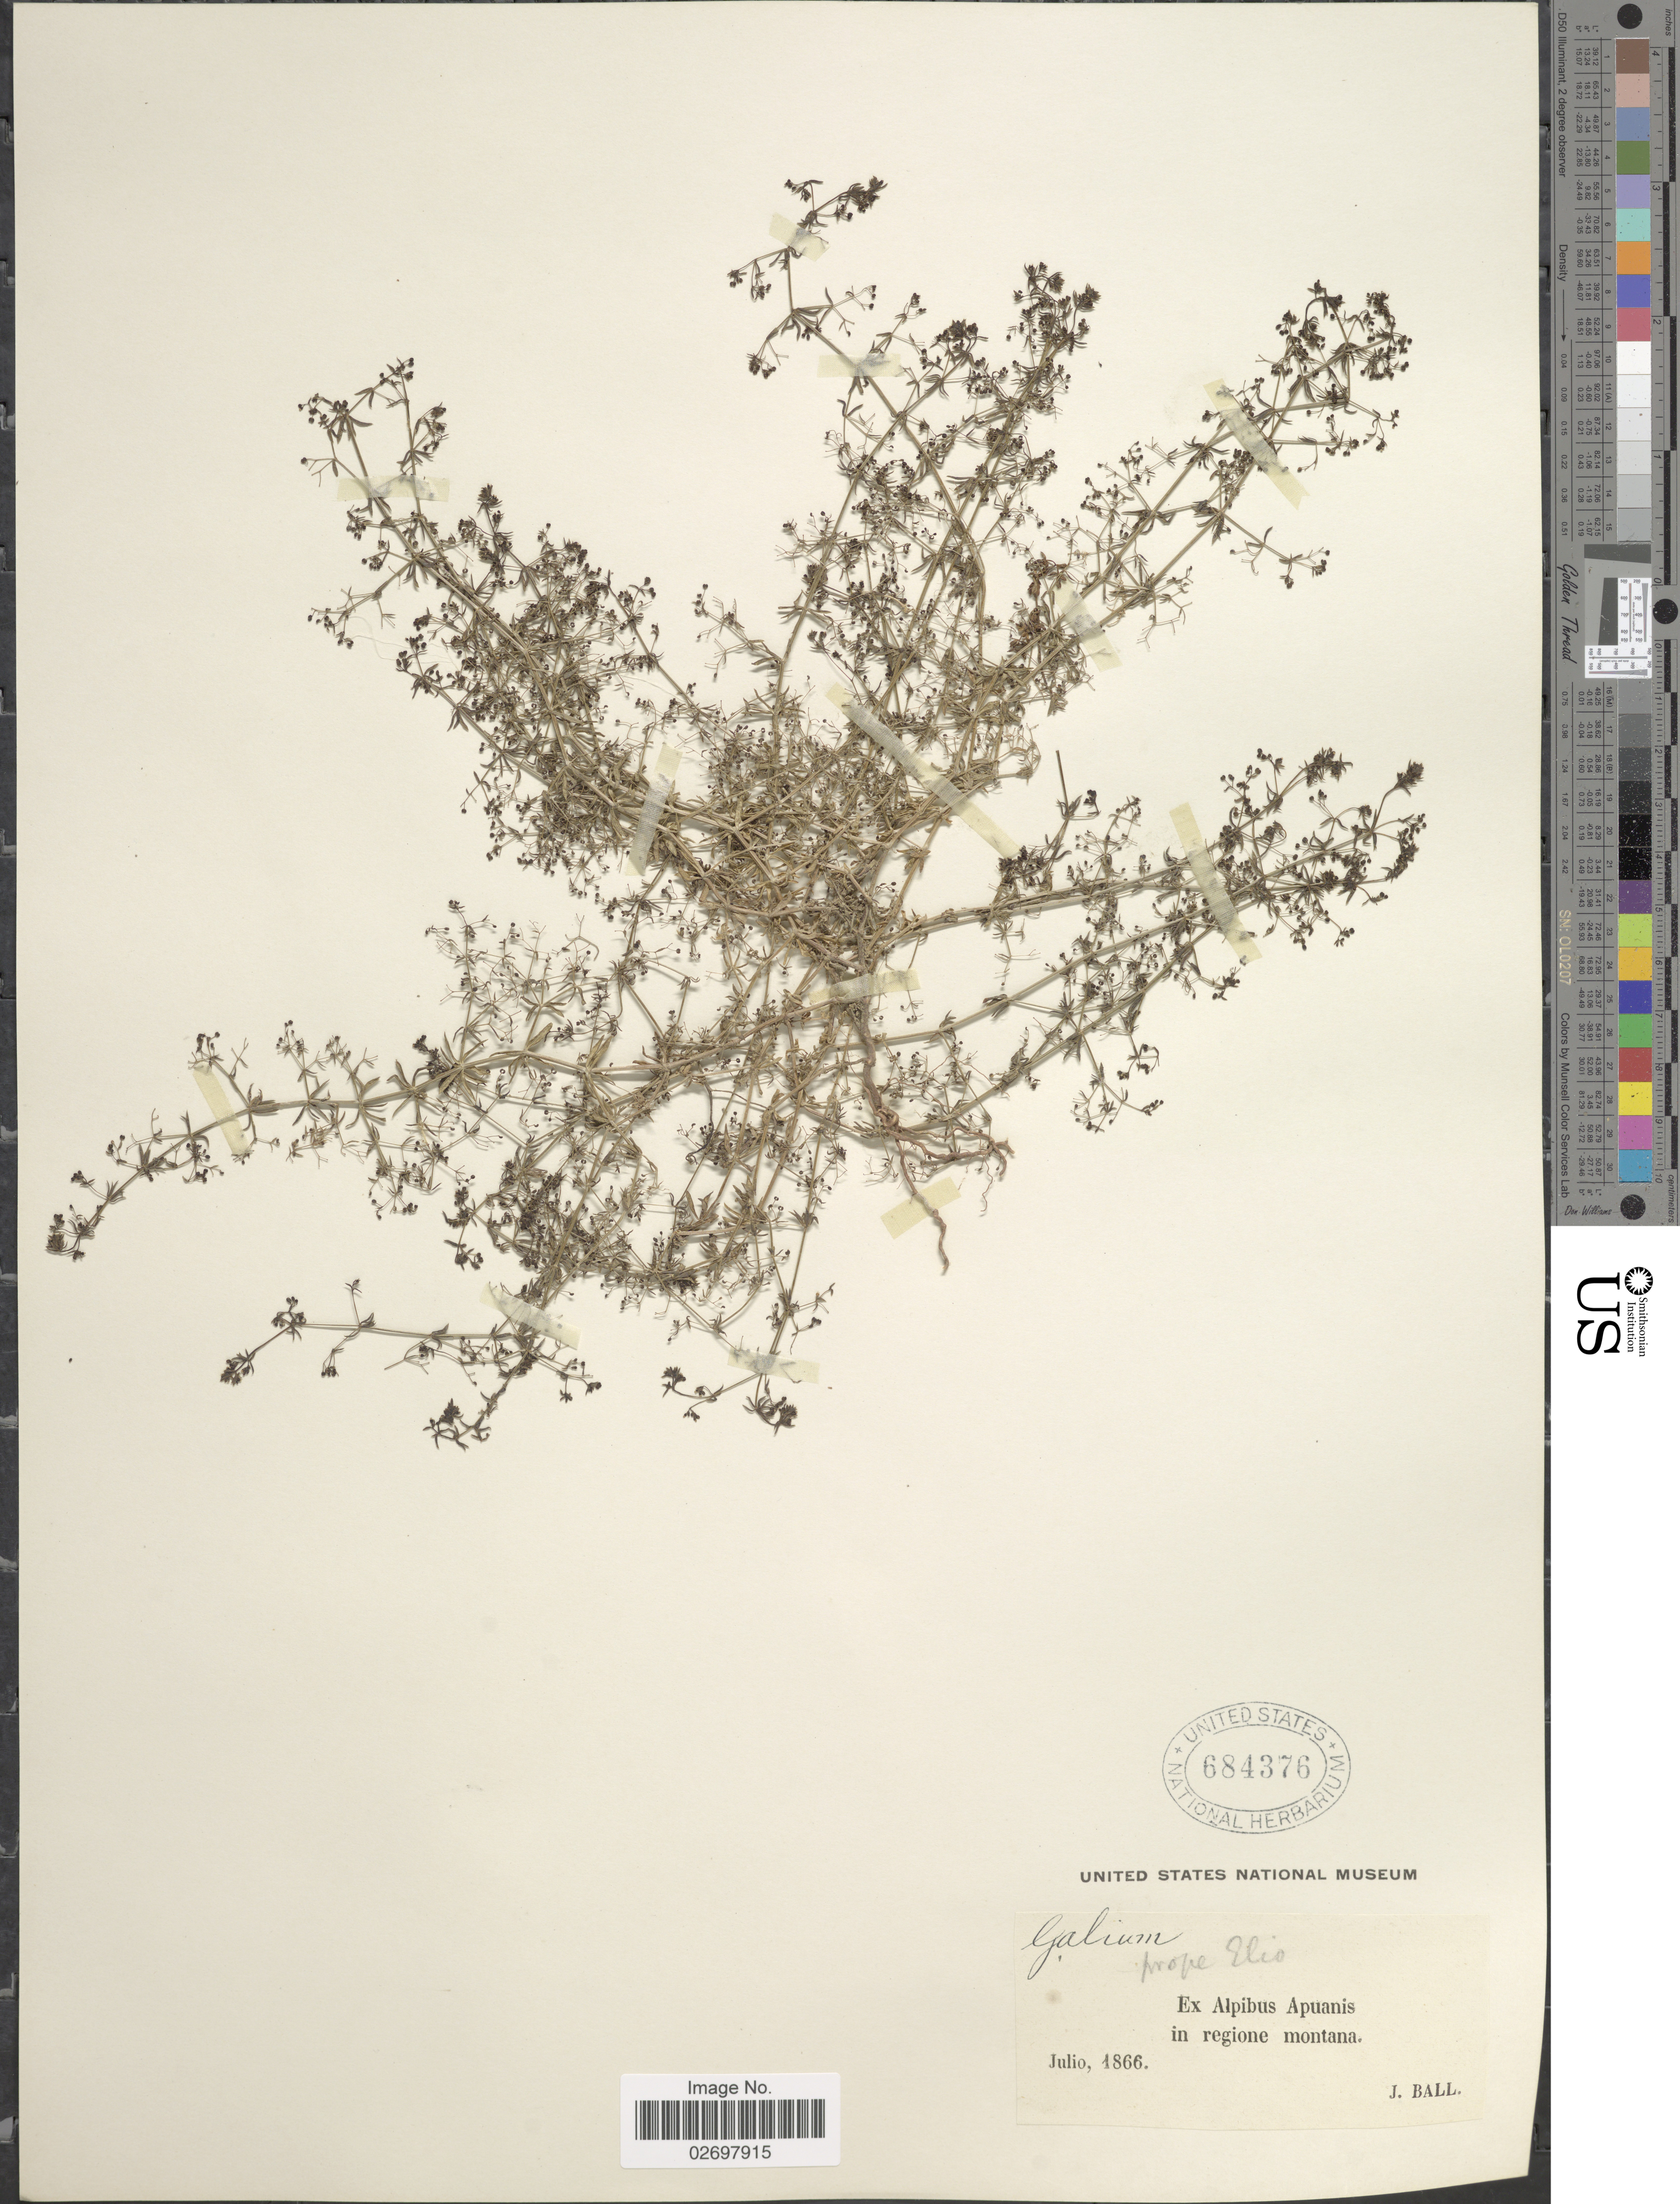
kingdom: Plantae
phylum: Tracheophyta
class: Magnoliopsida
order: Gentianales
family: Rubiaceae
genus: Galium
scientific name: Galium sp.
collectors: J. Ball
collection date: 1866-07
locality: Ex Alpibus Apuanis in regione montana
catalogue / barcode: US 684376